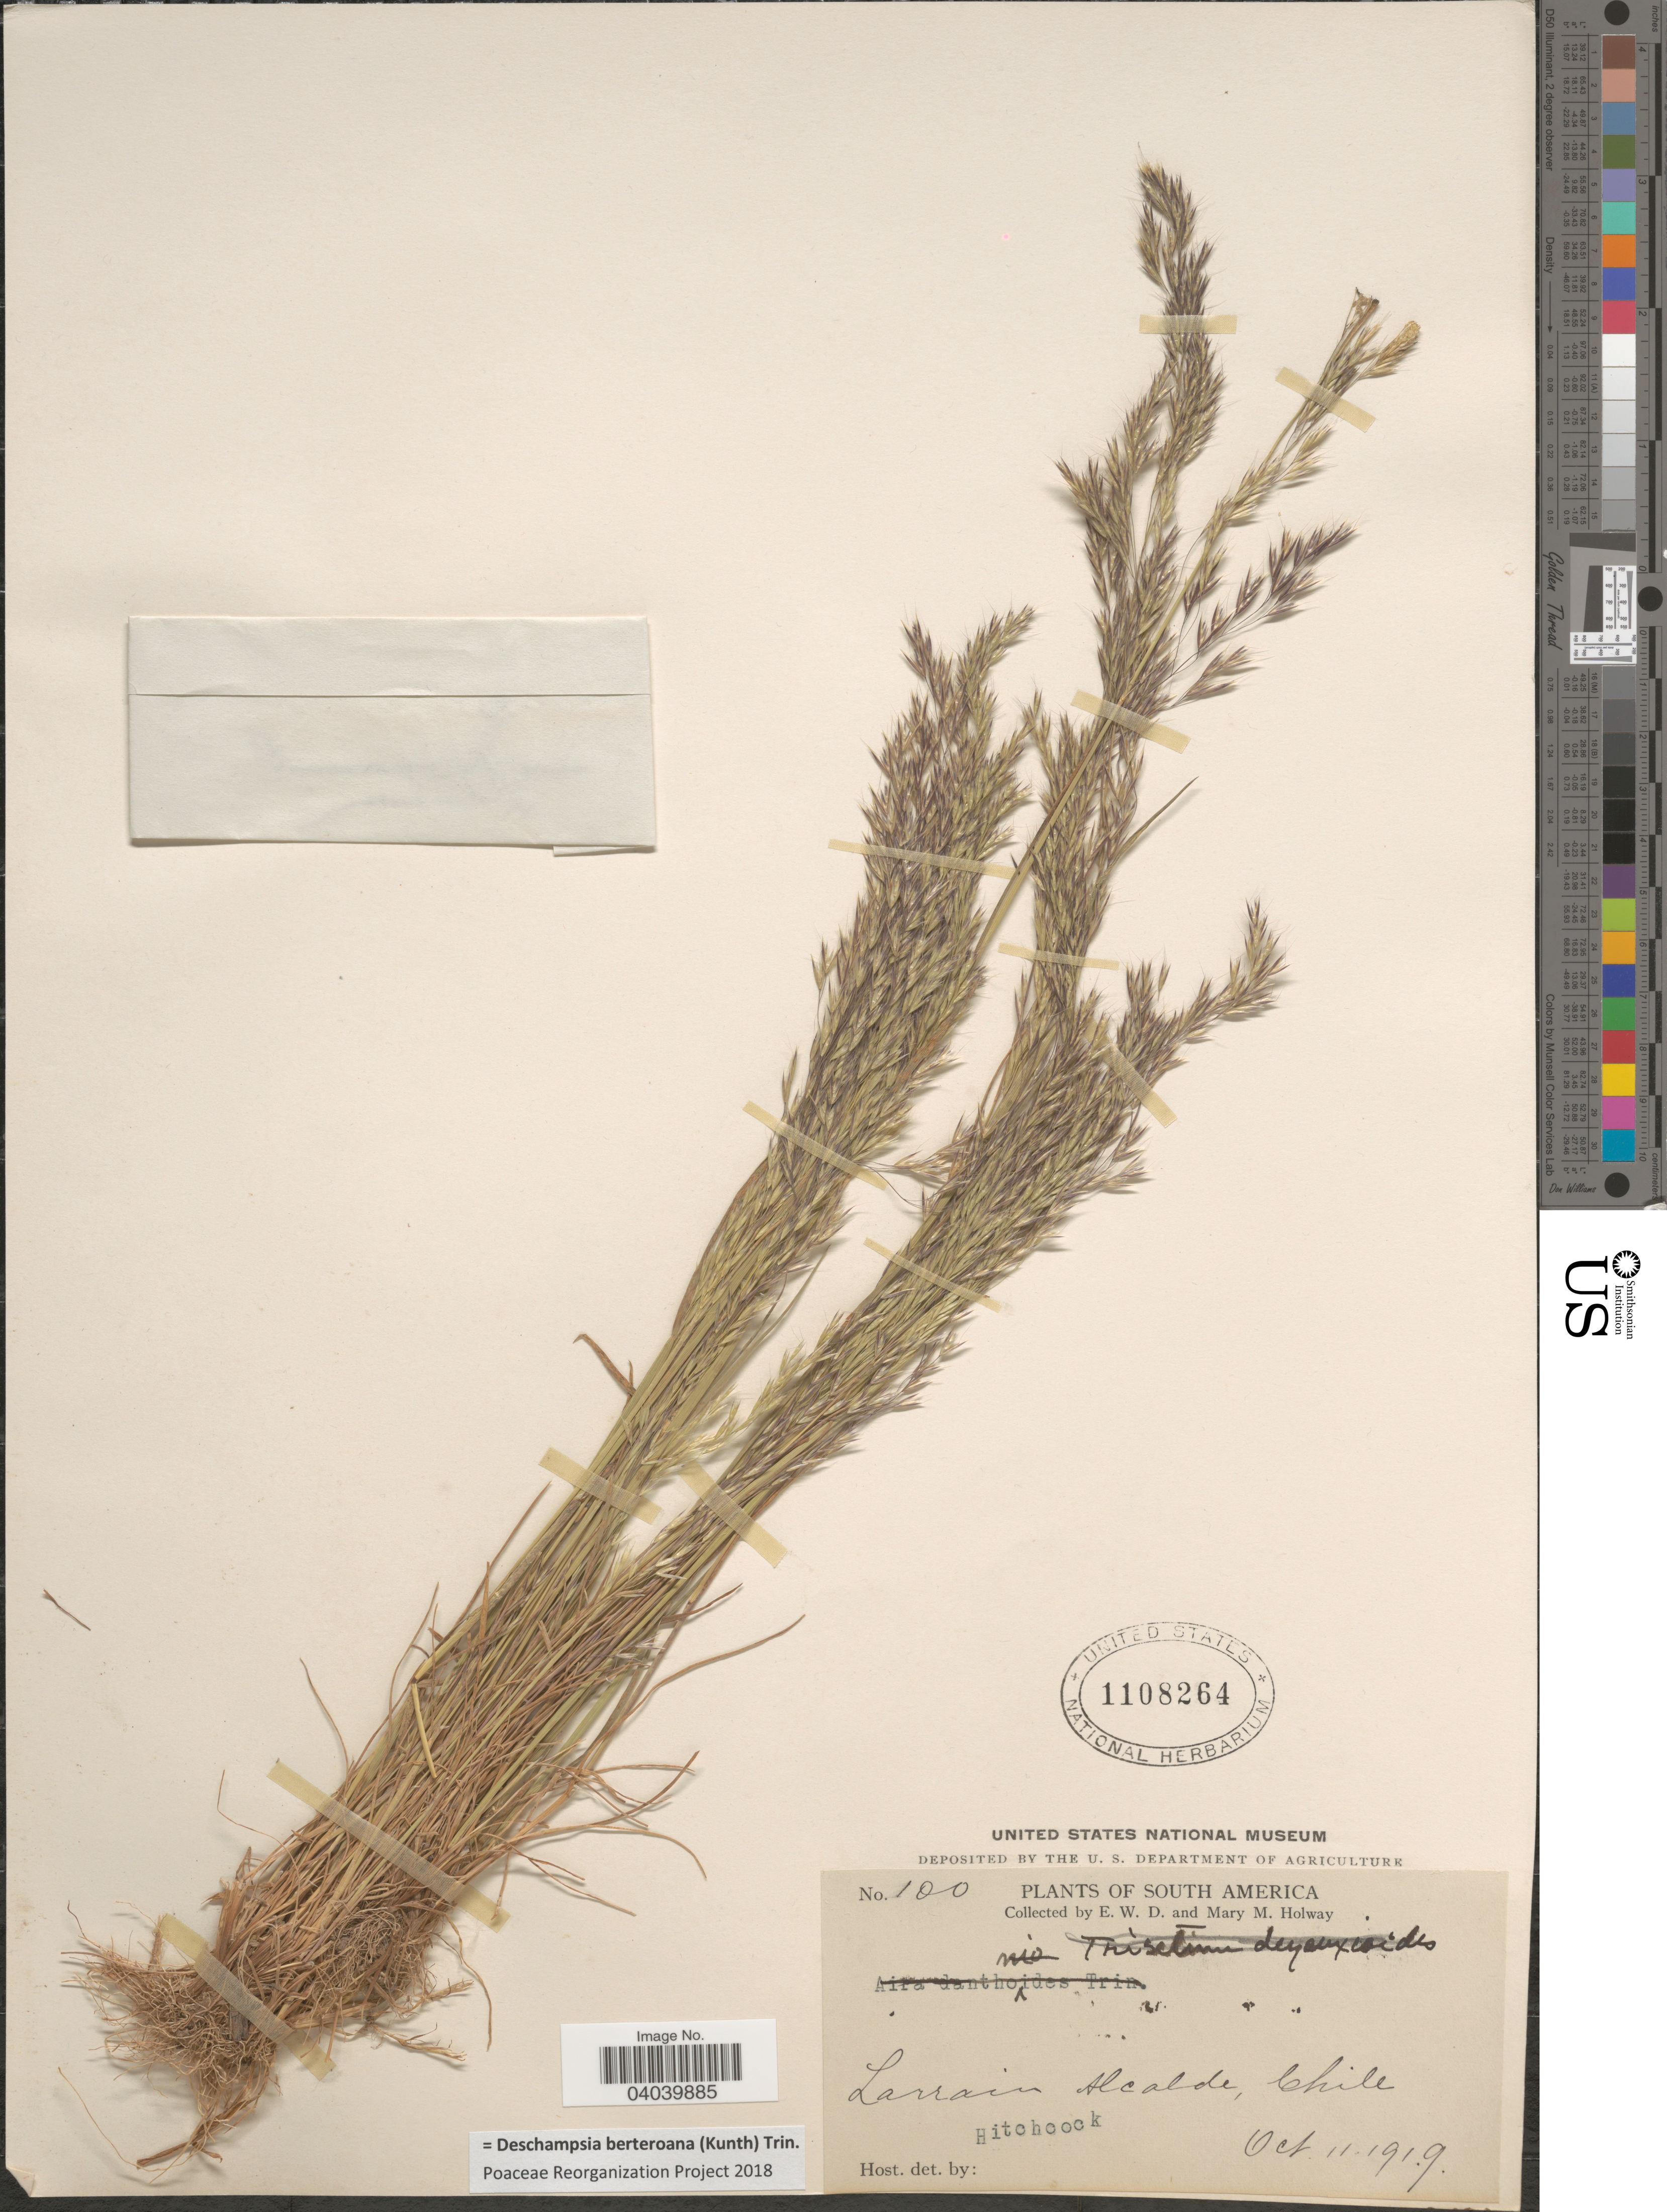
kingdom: Plantae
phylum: Tracheophyta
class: Liliopsida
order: Poales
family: Poaceae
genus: Deschampsia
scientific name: Deschampsia berteroana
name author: (Kunth) Trin.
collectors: E. W. D. Holway & M. M. Holway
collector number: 100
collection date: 1919-10-11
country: Chile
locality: Larrain Alcalde.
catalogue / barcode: US 1108264